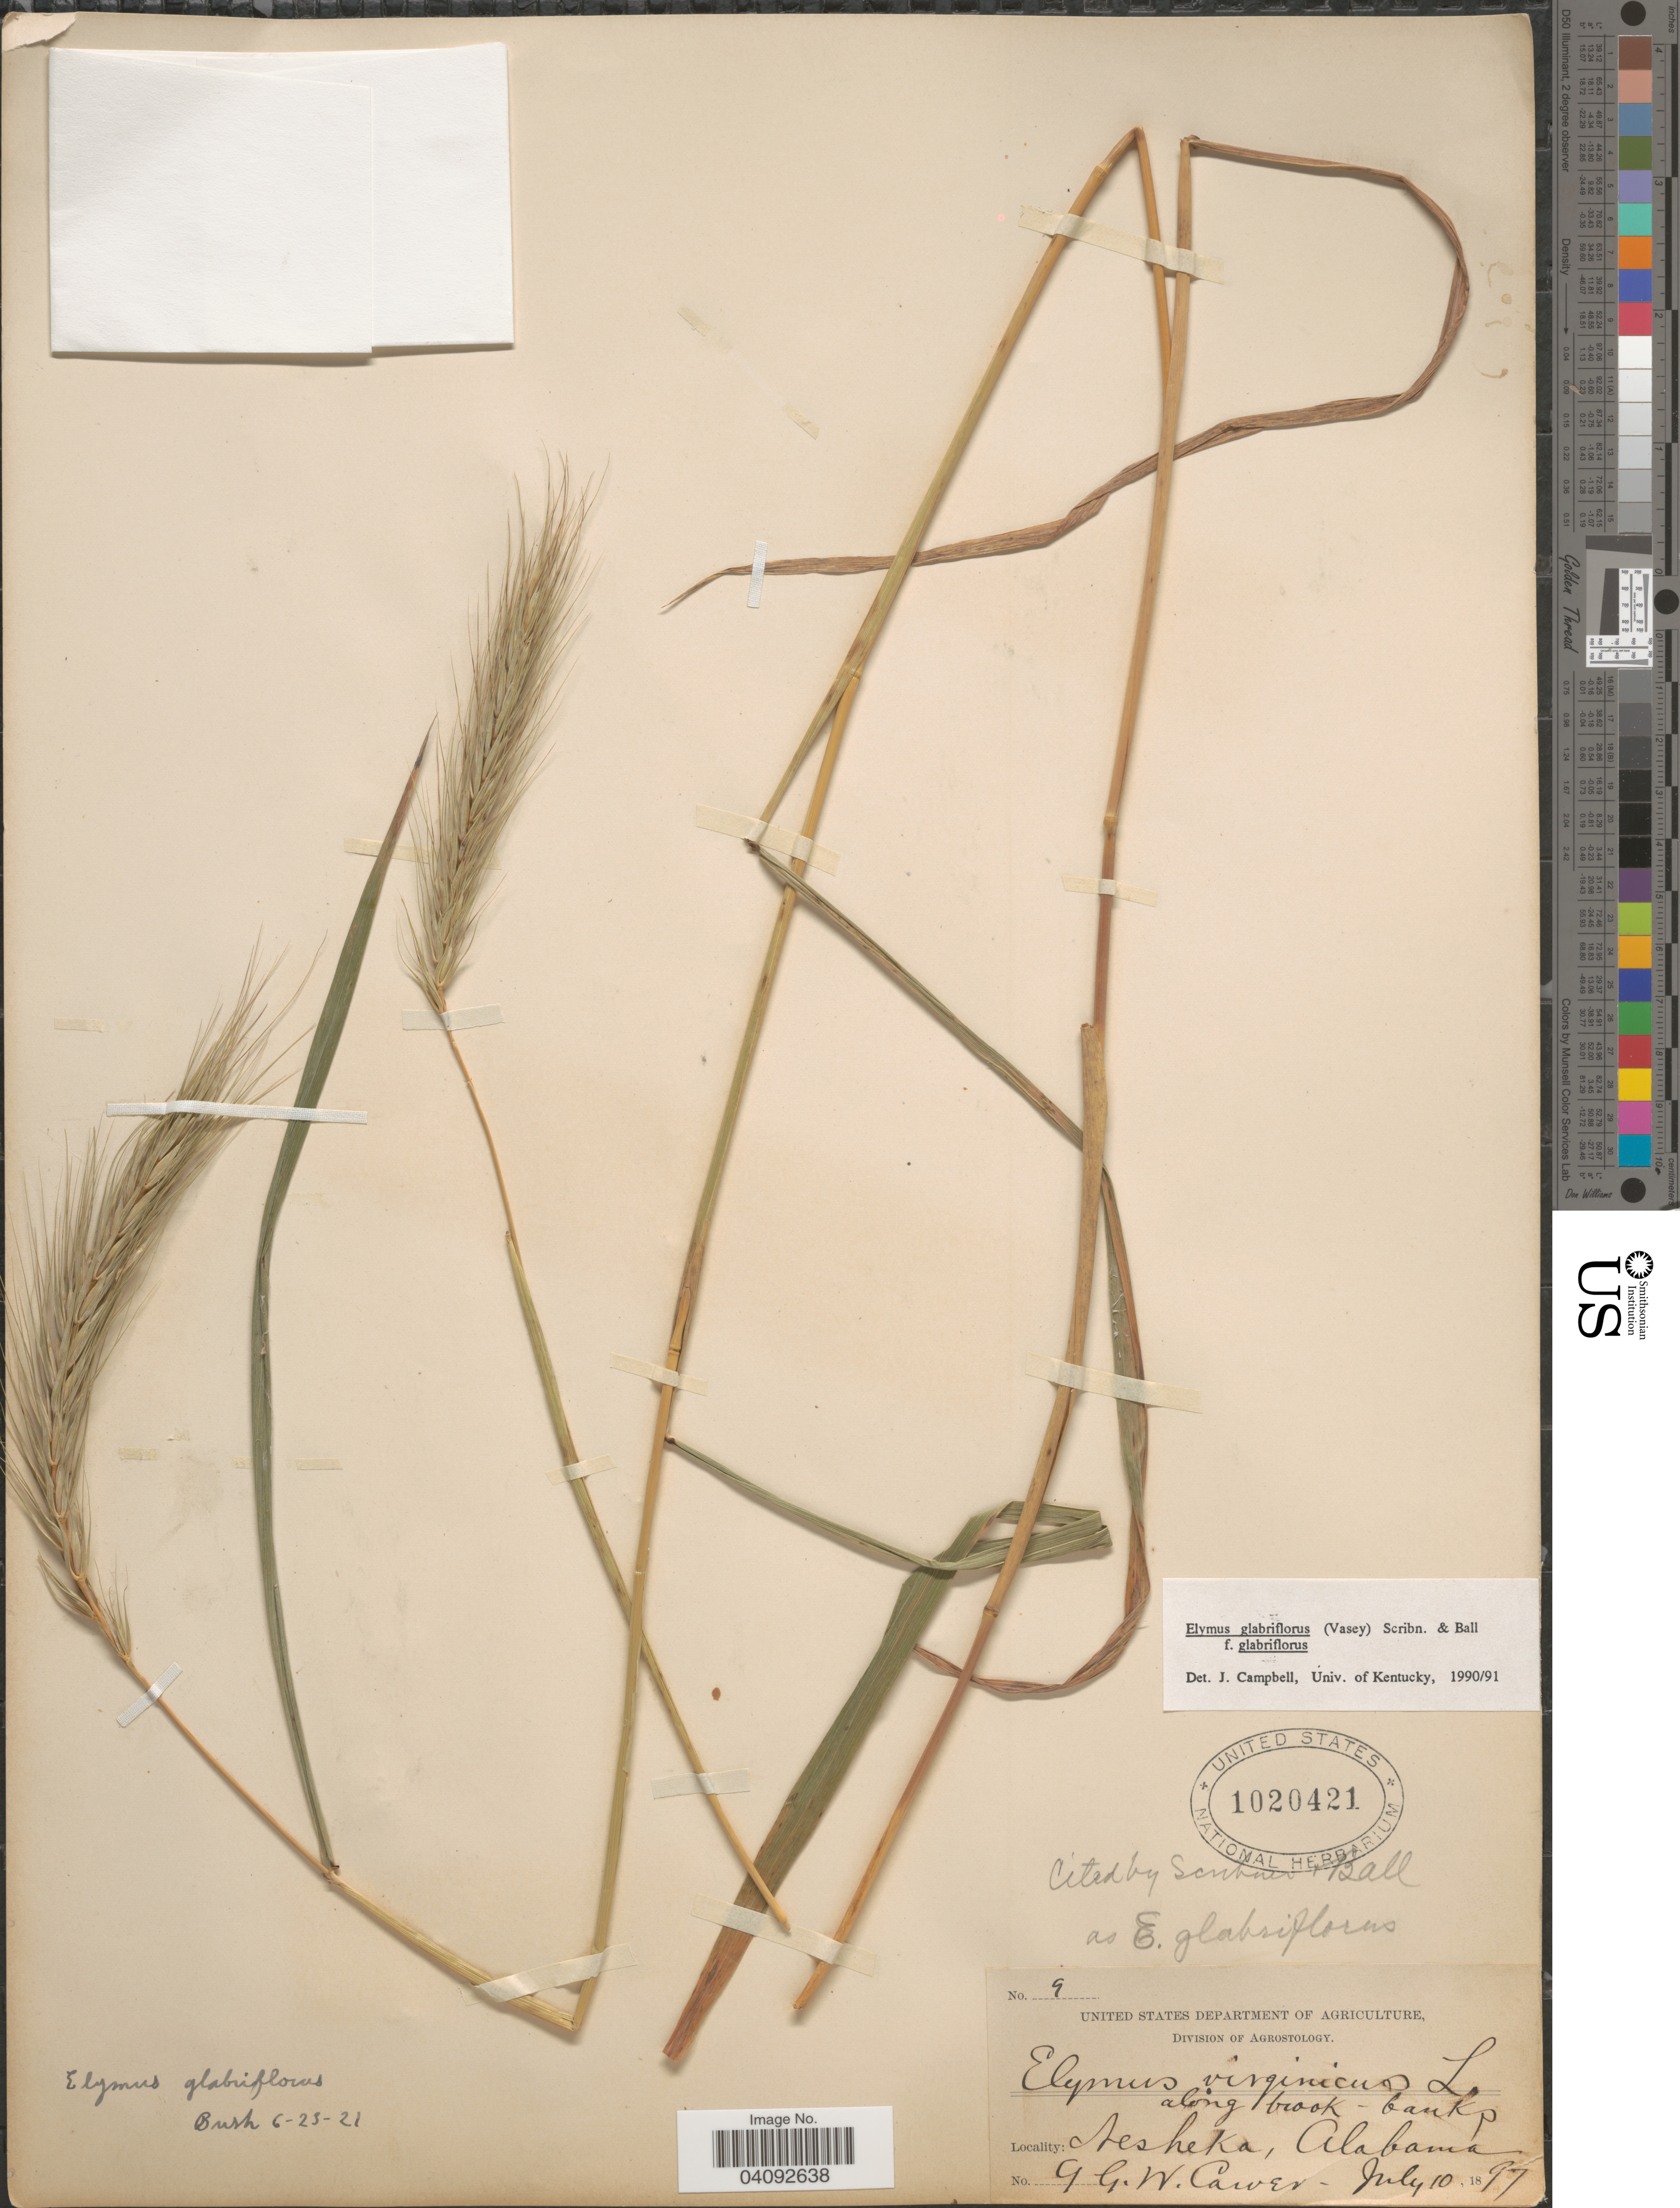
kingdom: Plantae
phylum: Tracheophyta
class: Liliopsida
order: Poales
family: Poaceae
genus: Elymus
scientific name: Elymus glabriflorus var. glabriflorus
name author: (Vasey ex L.H. Dewey) Scribn. & C.R. Ball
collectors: G. Carver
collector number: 9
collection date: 1897-07-10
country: United States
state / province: Alabama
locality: Along brook-banks. Nesheka.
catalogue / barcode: US 1020421